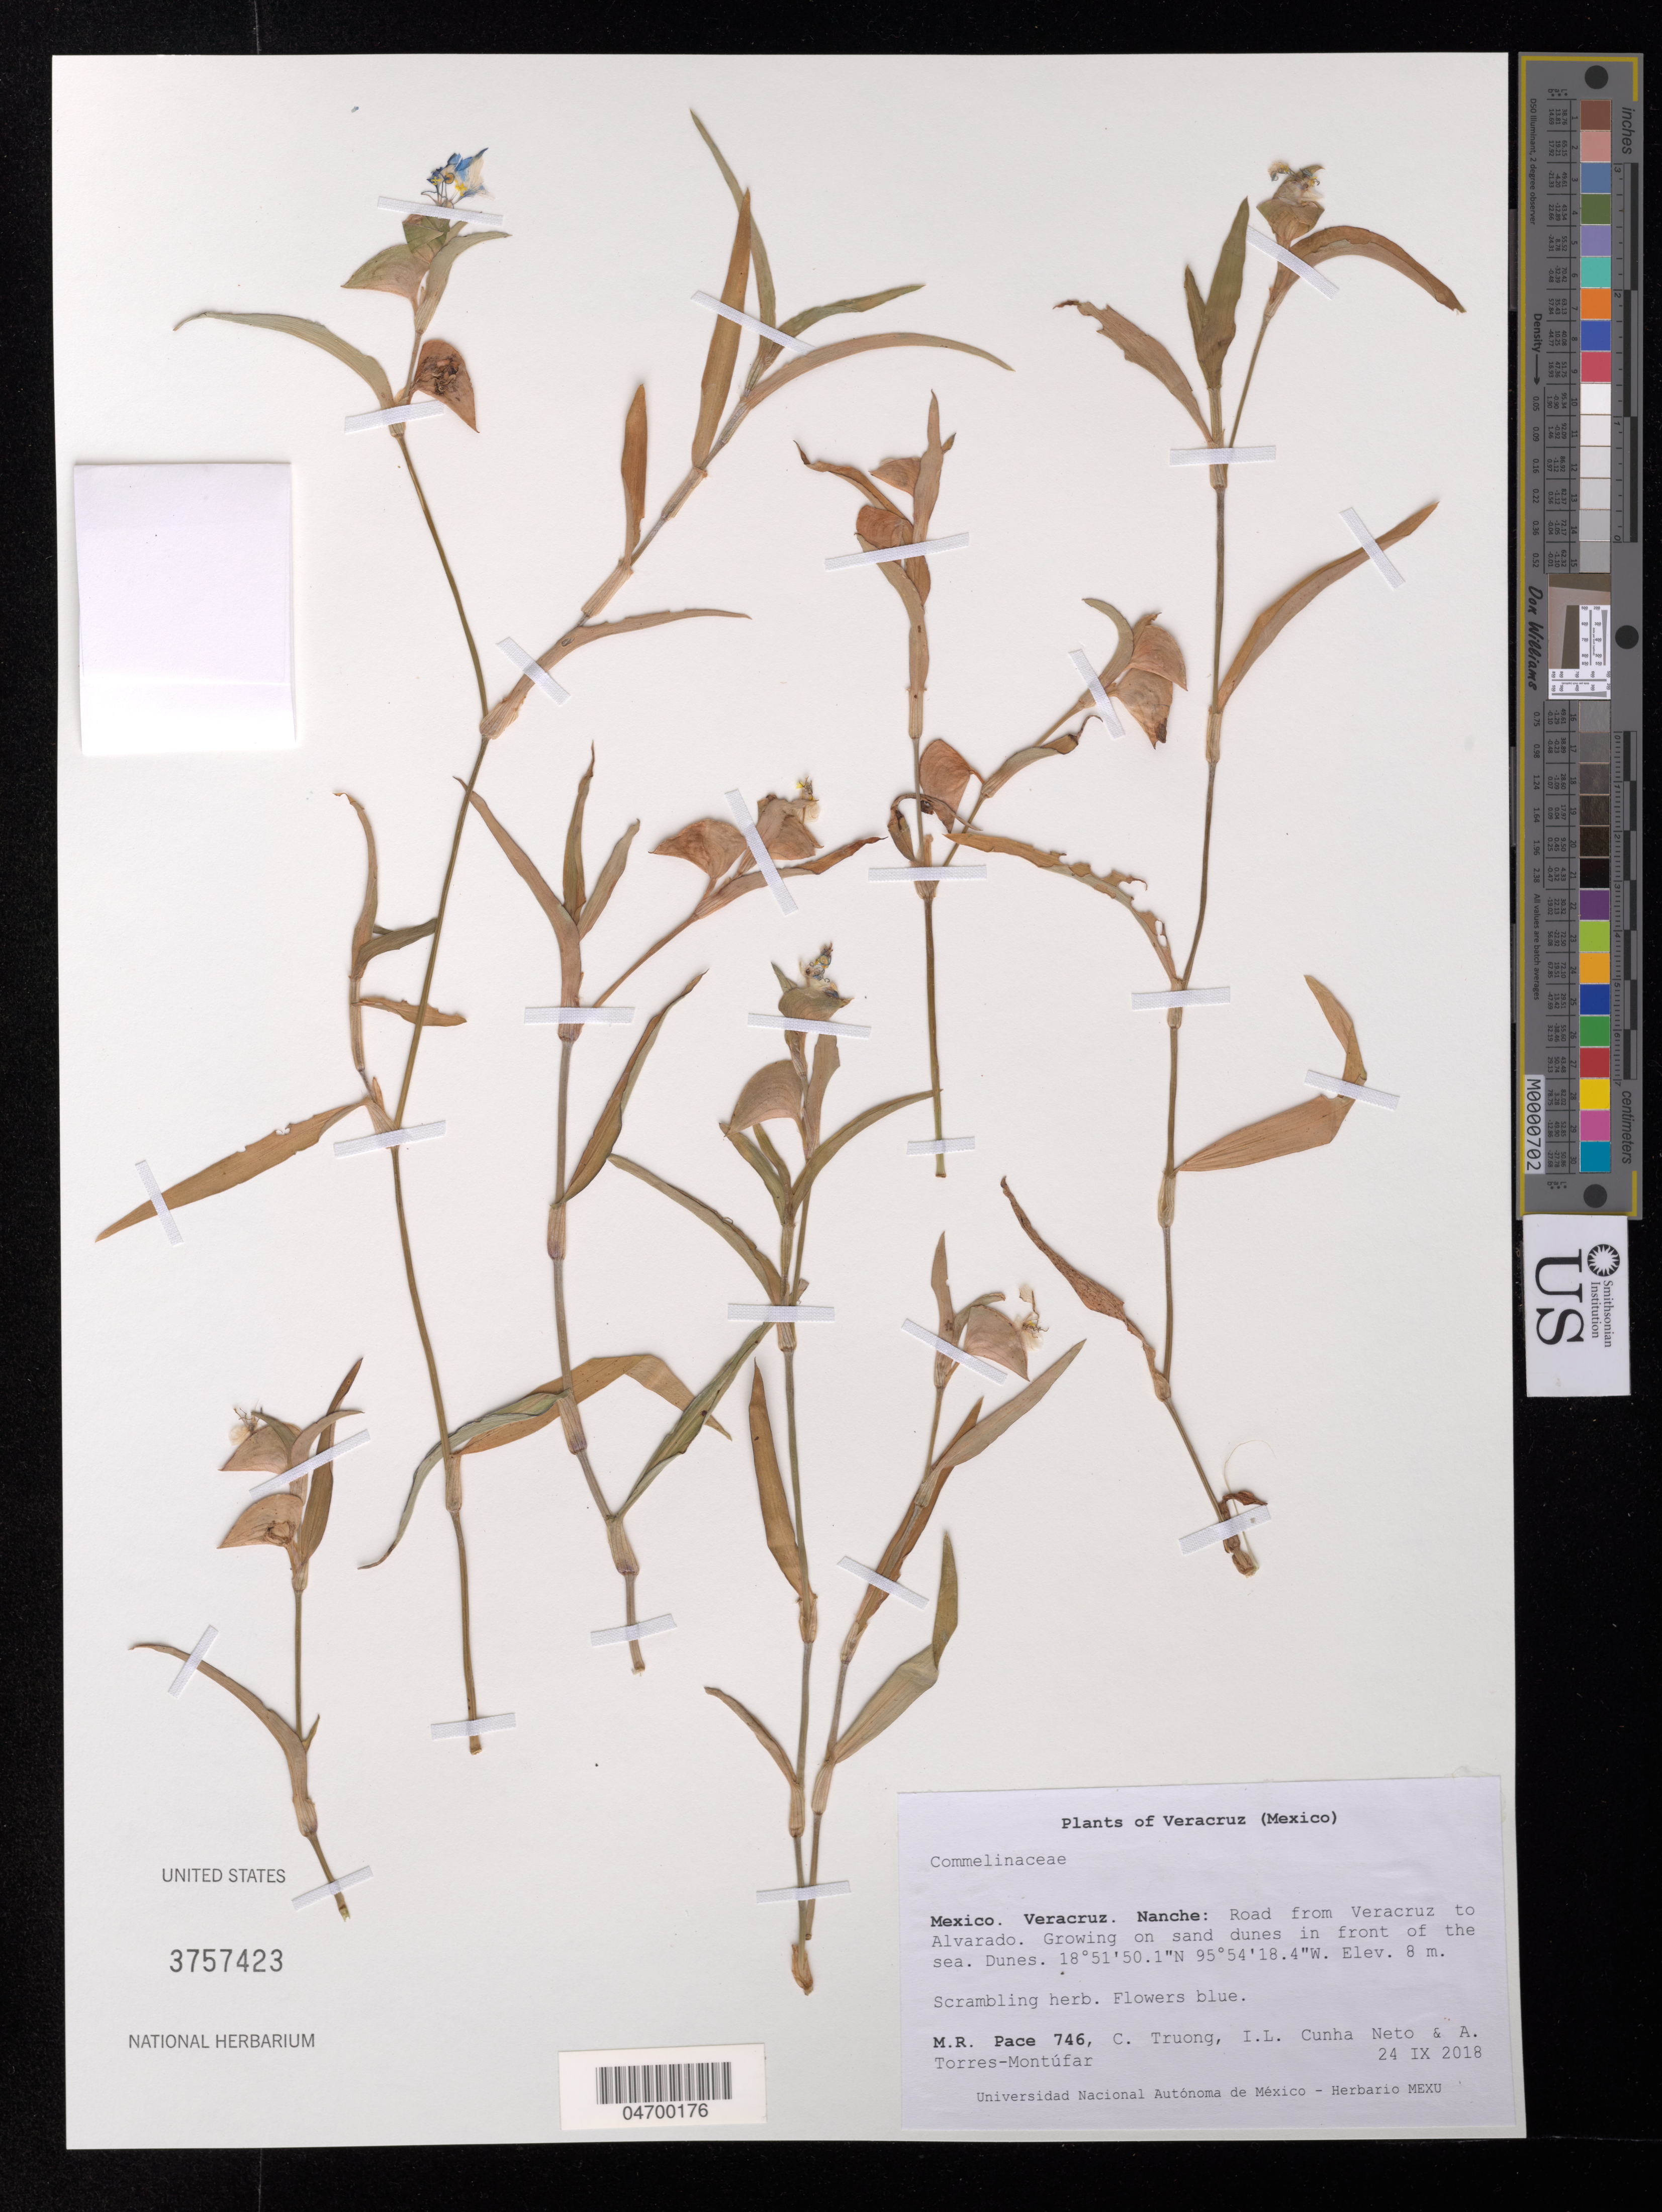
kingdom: Plantae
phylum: Tracheophyta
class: Liliopsida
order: Commelinales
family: Commelinaceae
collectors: M. R. Pace, C. Truong, I. L. Cunha Neto & A. Torres-Montúfar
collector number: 746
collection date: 2018-09-24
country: Mexico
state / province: Veracruz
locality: Veracruz. Nanche: Road from Veracruz to Alvarado.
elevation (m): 8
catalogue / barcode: US 3757423